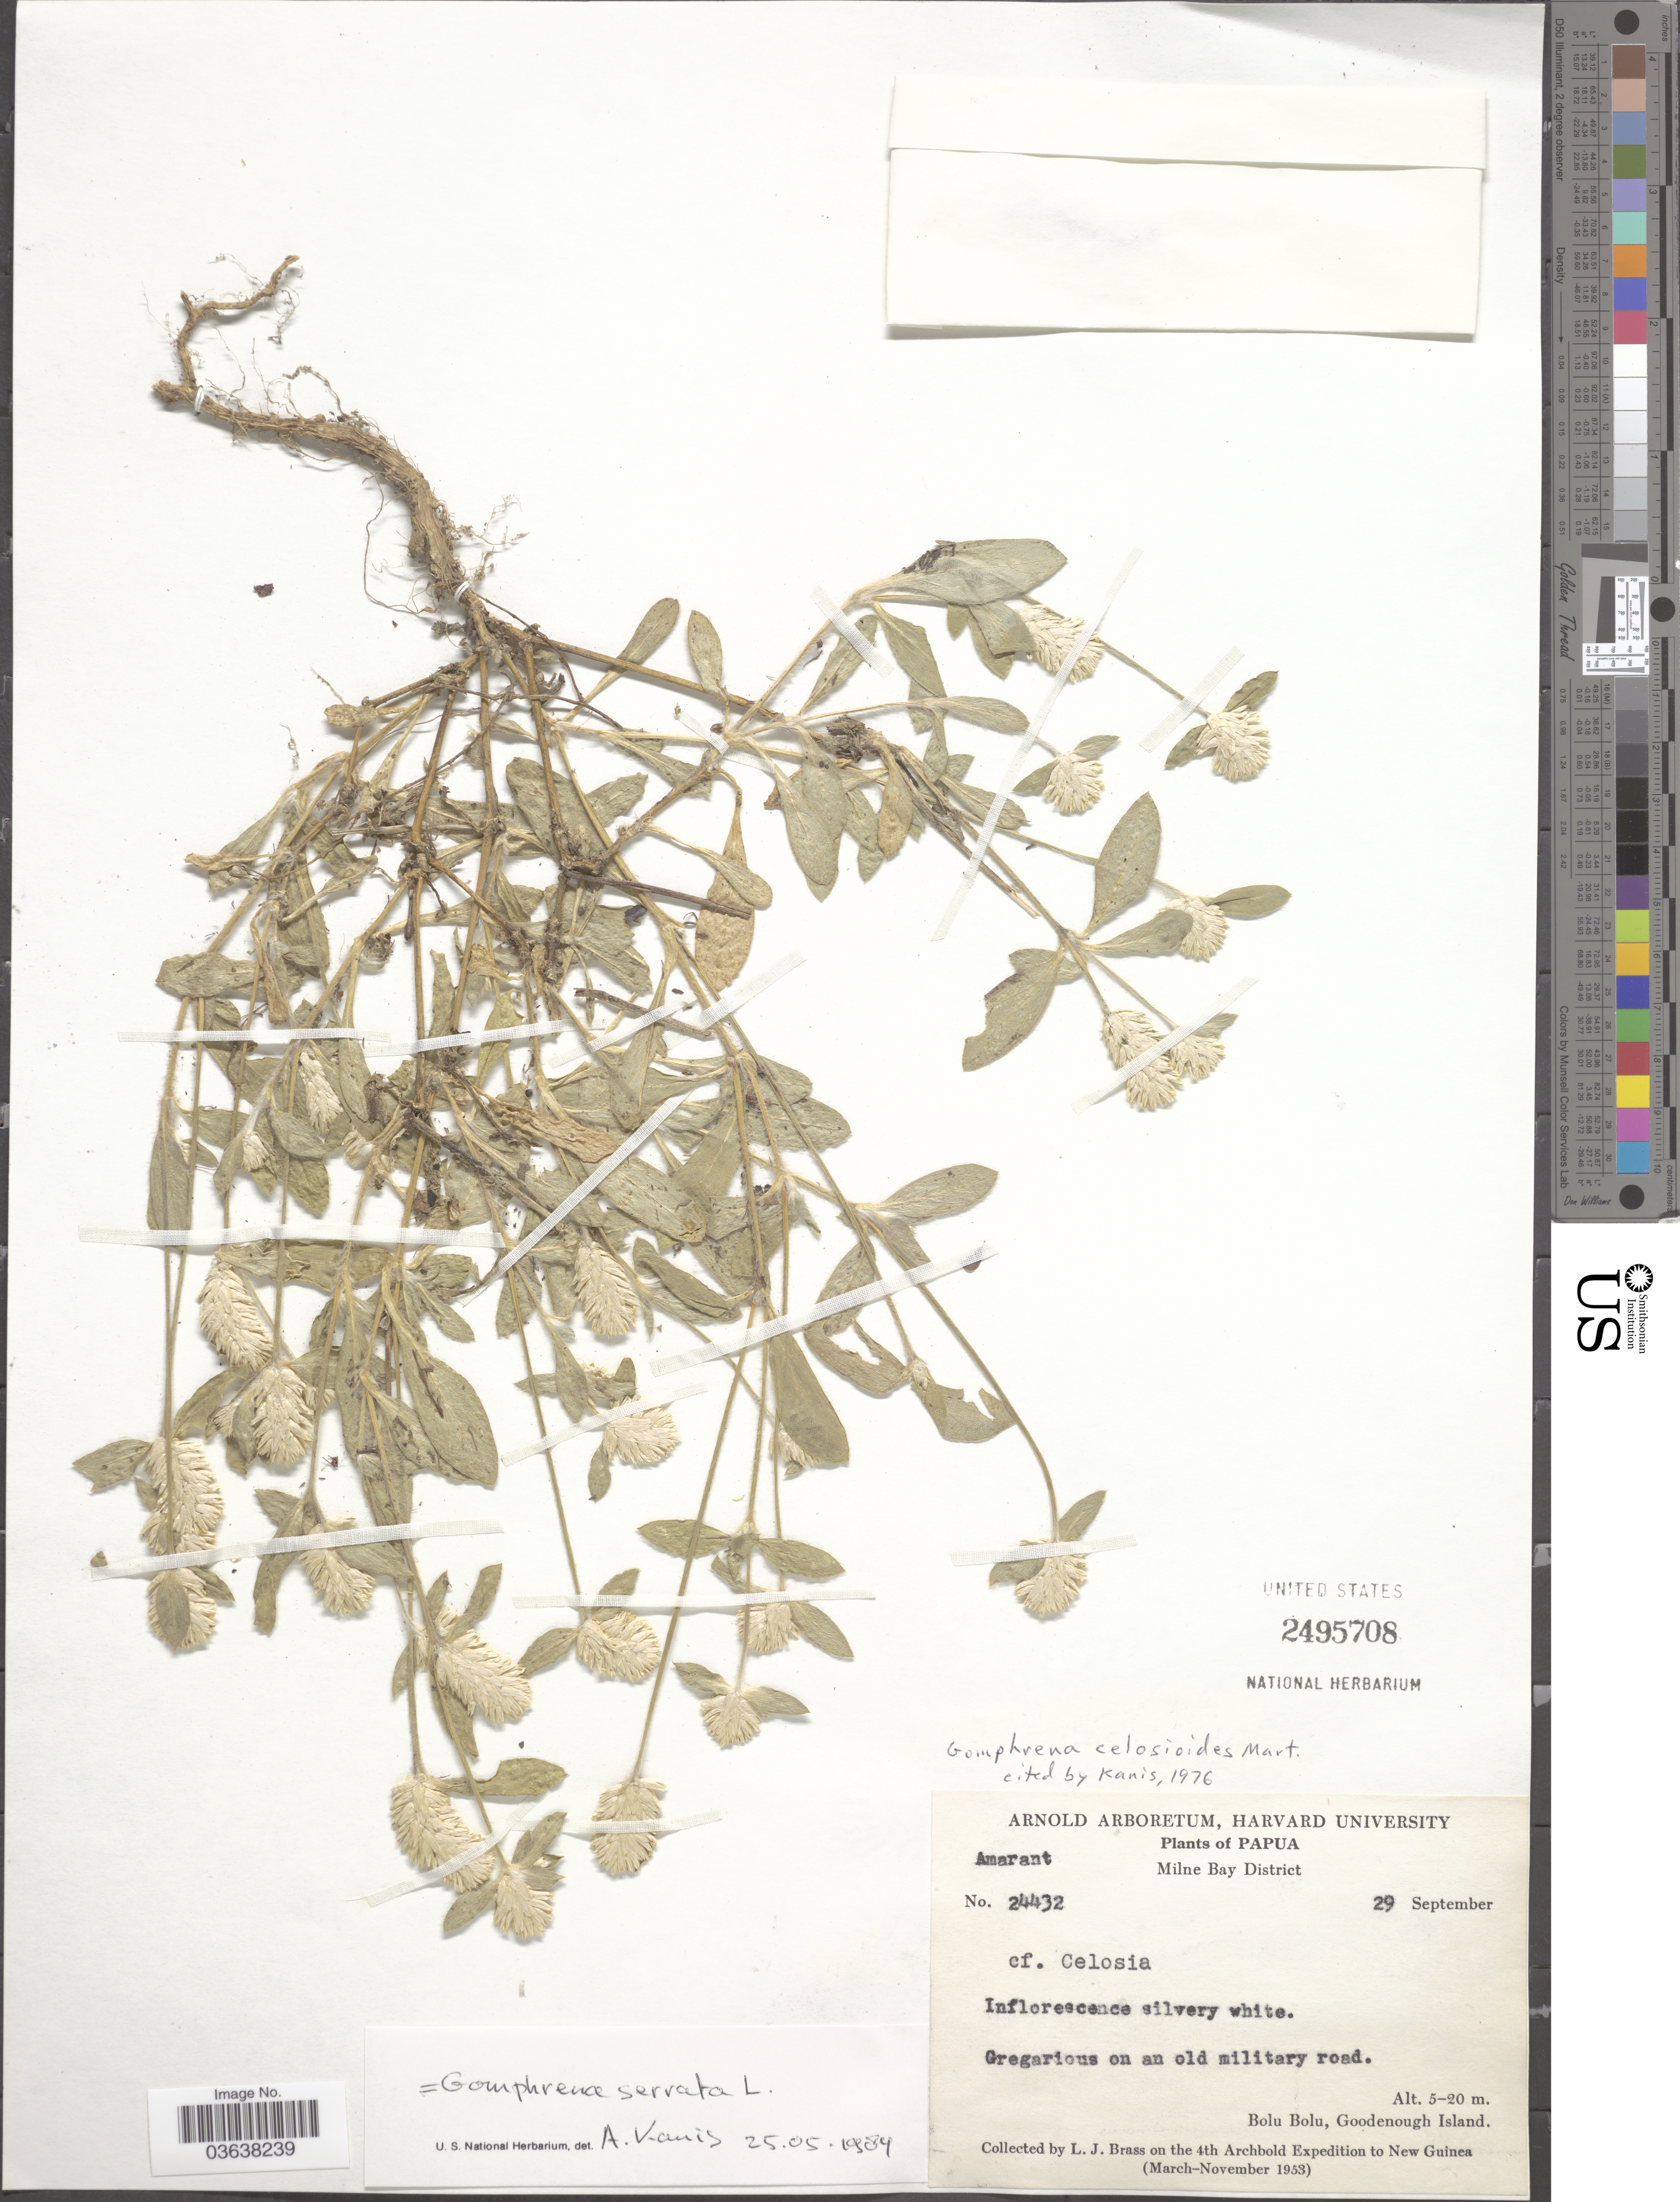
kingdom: Plantae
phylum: Tracheophyta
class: Magnoliopsida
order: Caryophyllales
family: Amaranthaceae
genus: Gomphrena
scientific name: Gomphrena serrata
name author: L.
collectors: L. J. Brass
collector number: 24432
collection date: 1953-09-29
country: Papua New Guinea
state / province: Milne Bay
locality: Papua. Milne Bay District. Bolu Bolu, Goodenough Island. New Guinea.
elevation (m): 5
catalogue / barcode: US 2495708